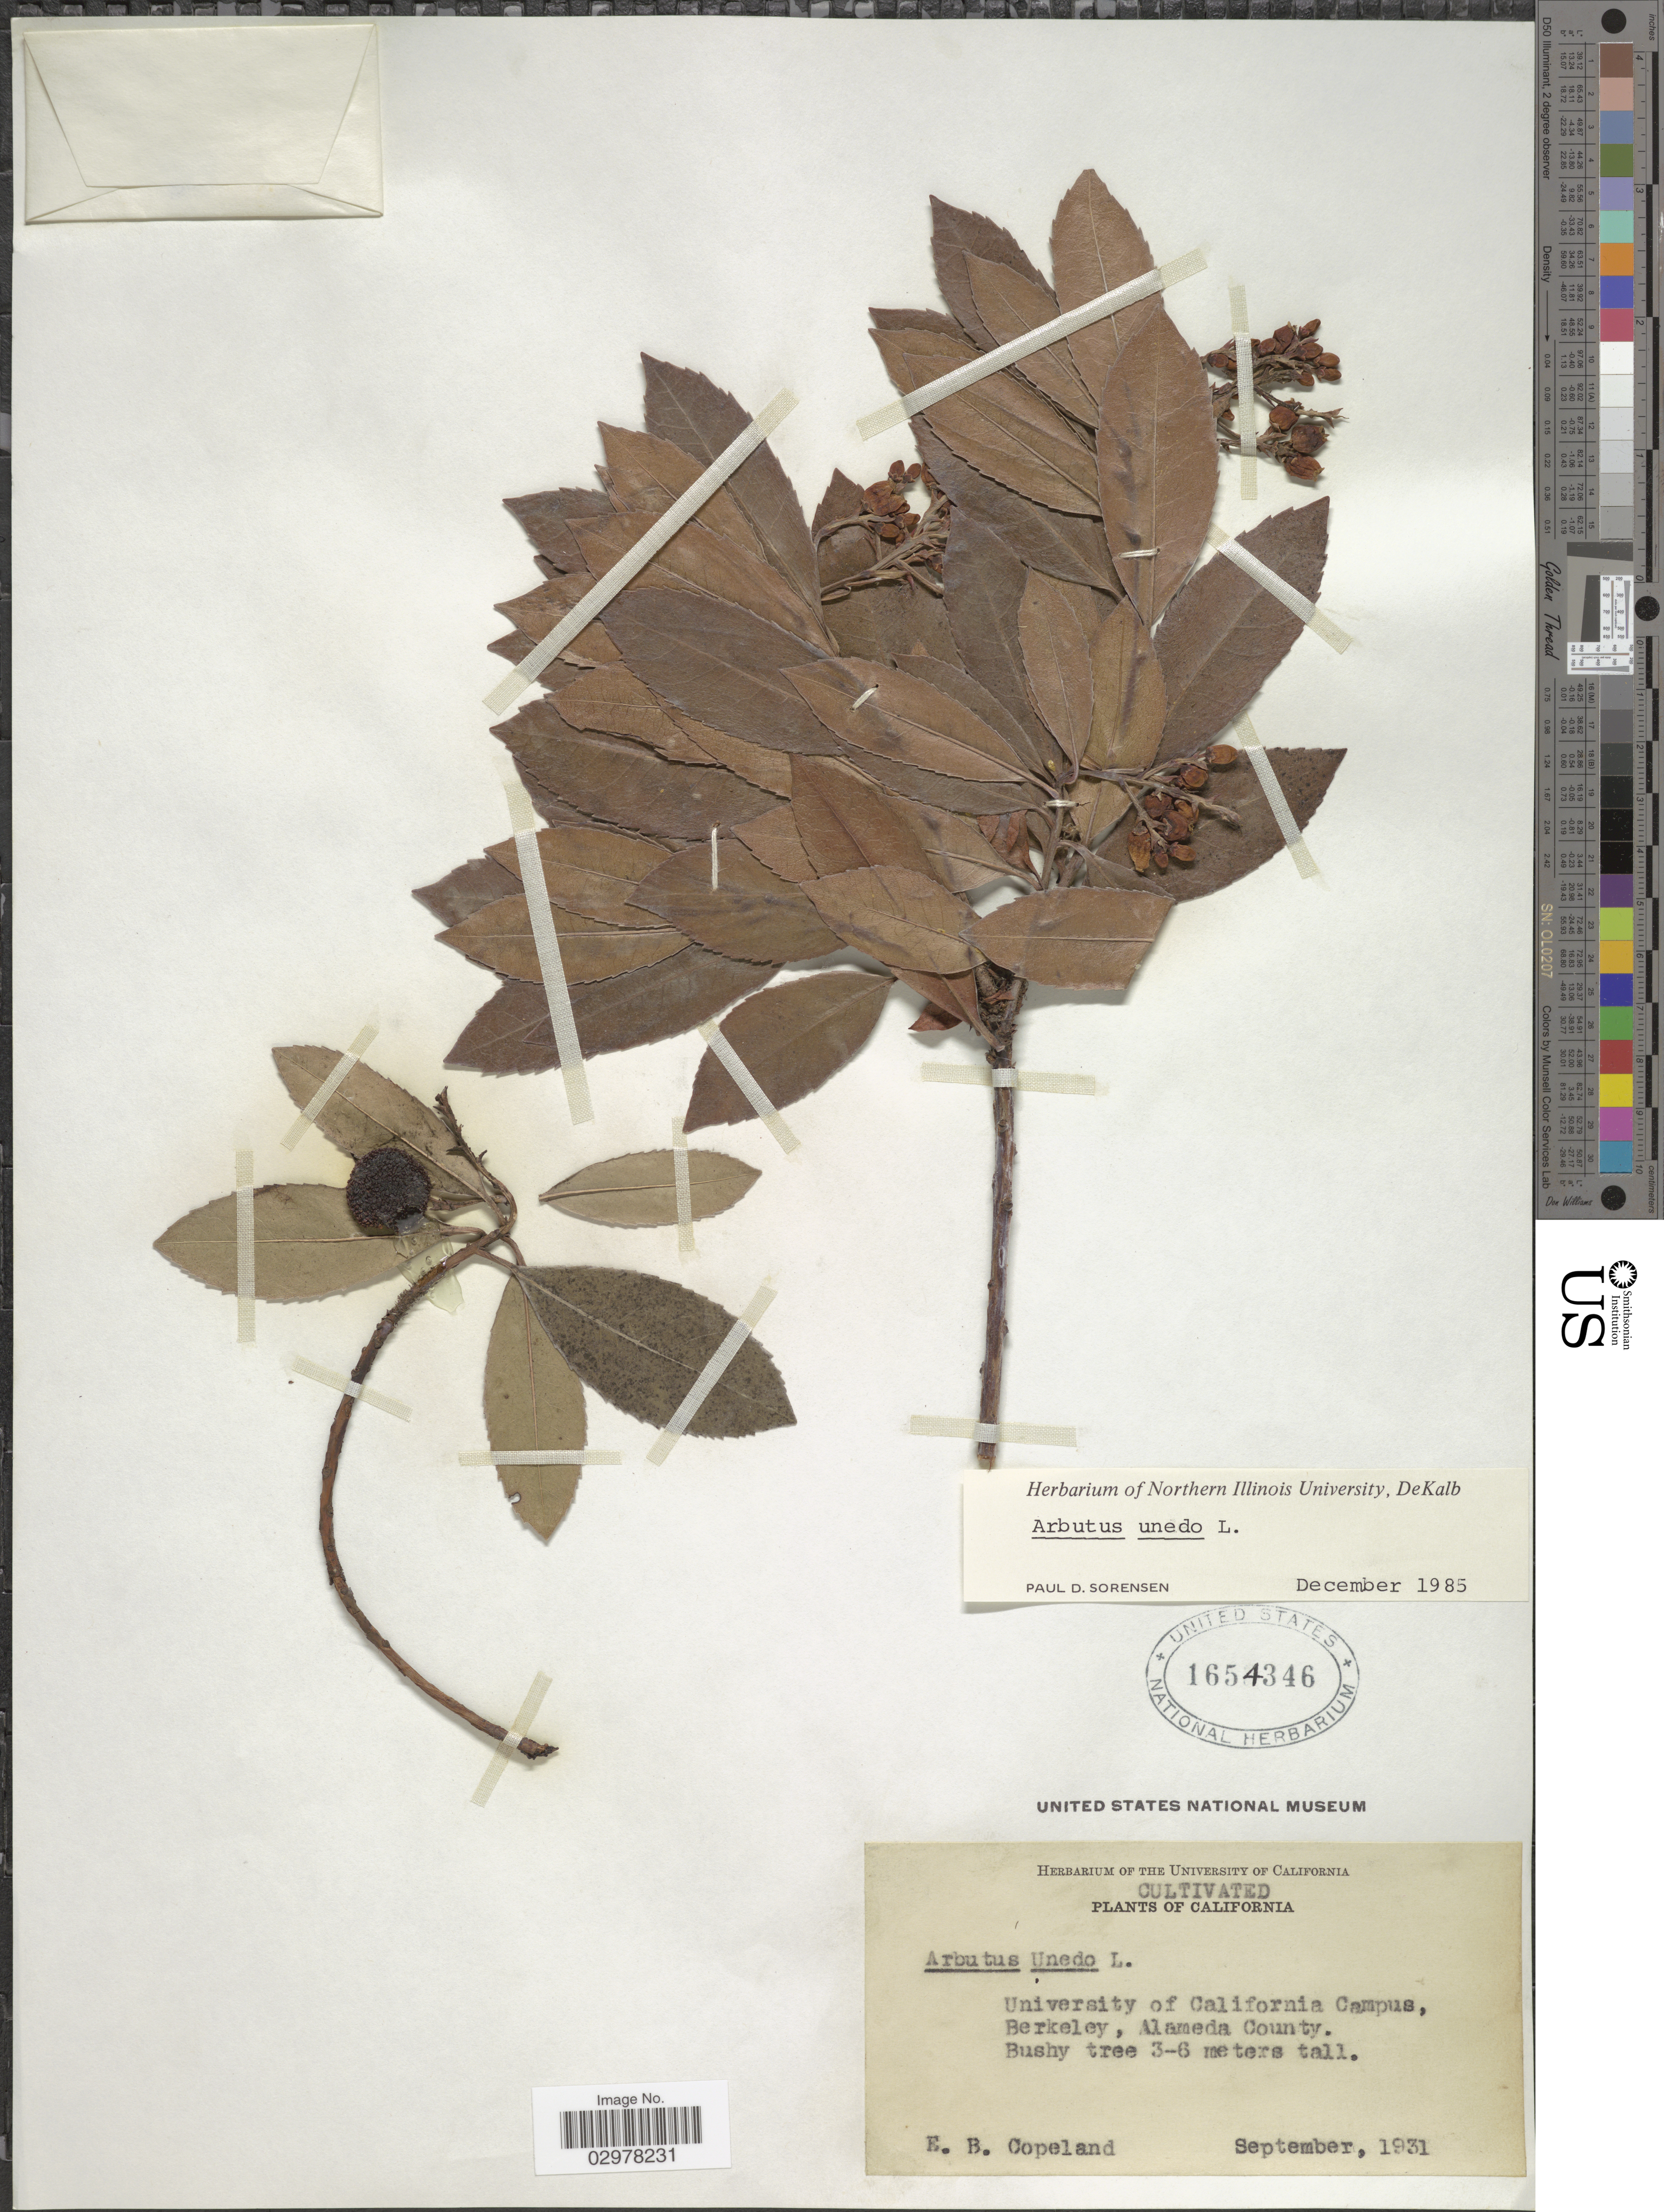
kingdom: Plantae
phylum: Tracheophyta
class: Magnoliopsida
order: Ericales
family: Ericaceae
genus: Arbutus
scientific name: Arbutus unedo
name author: L.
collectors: E. B. Copeland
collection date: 1931-09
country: United States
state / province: California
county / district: Alameda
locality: Berkeley, Alameda County.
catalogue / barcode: US 1654346